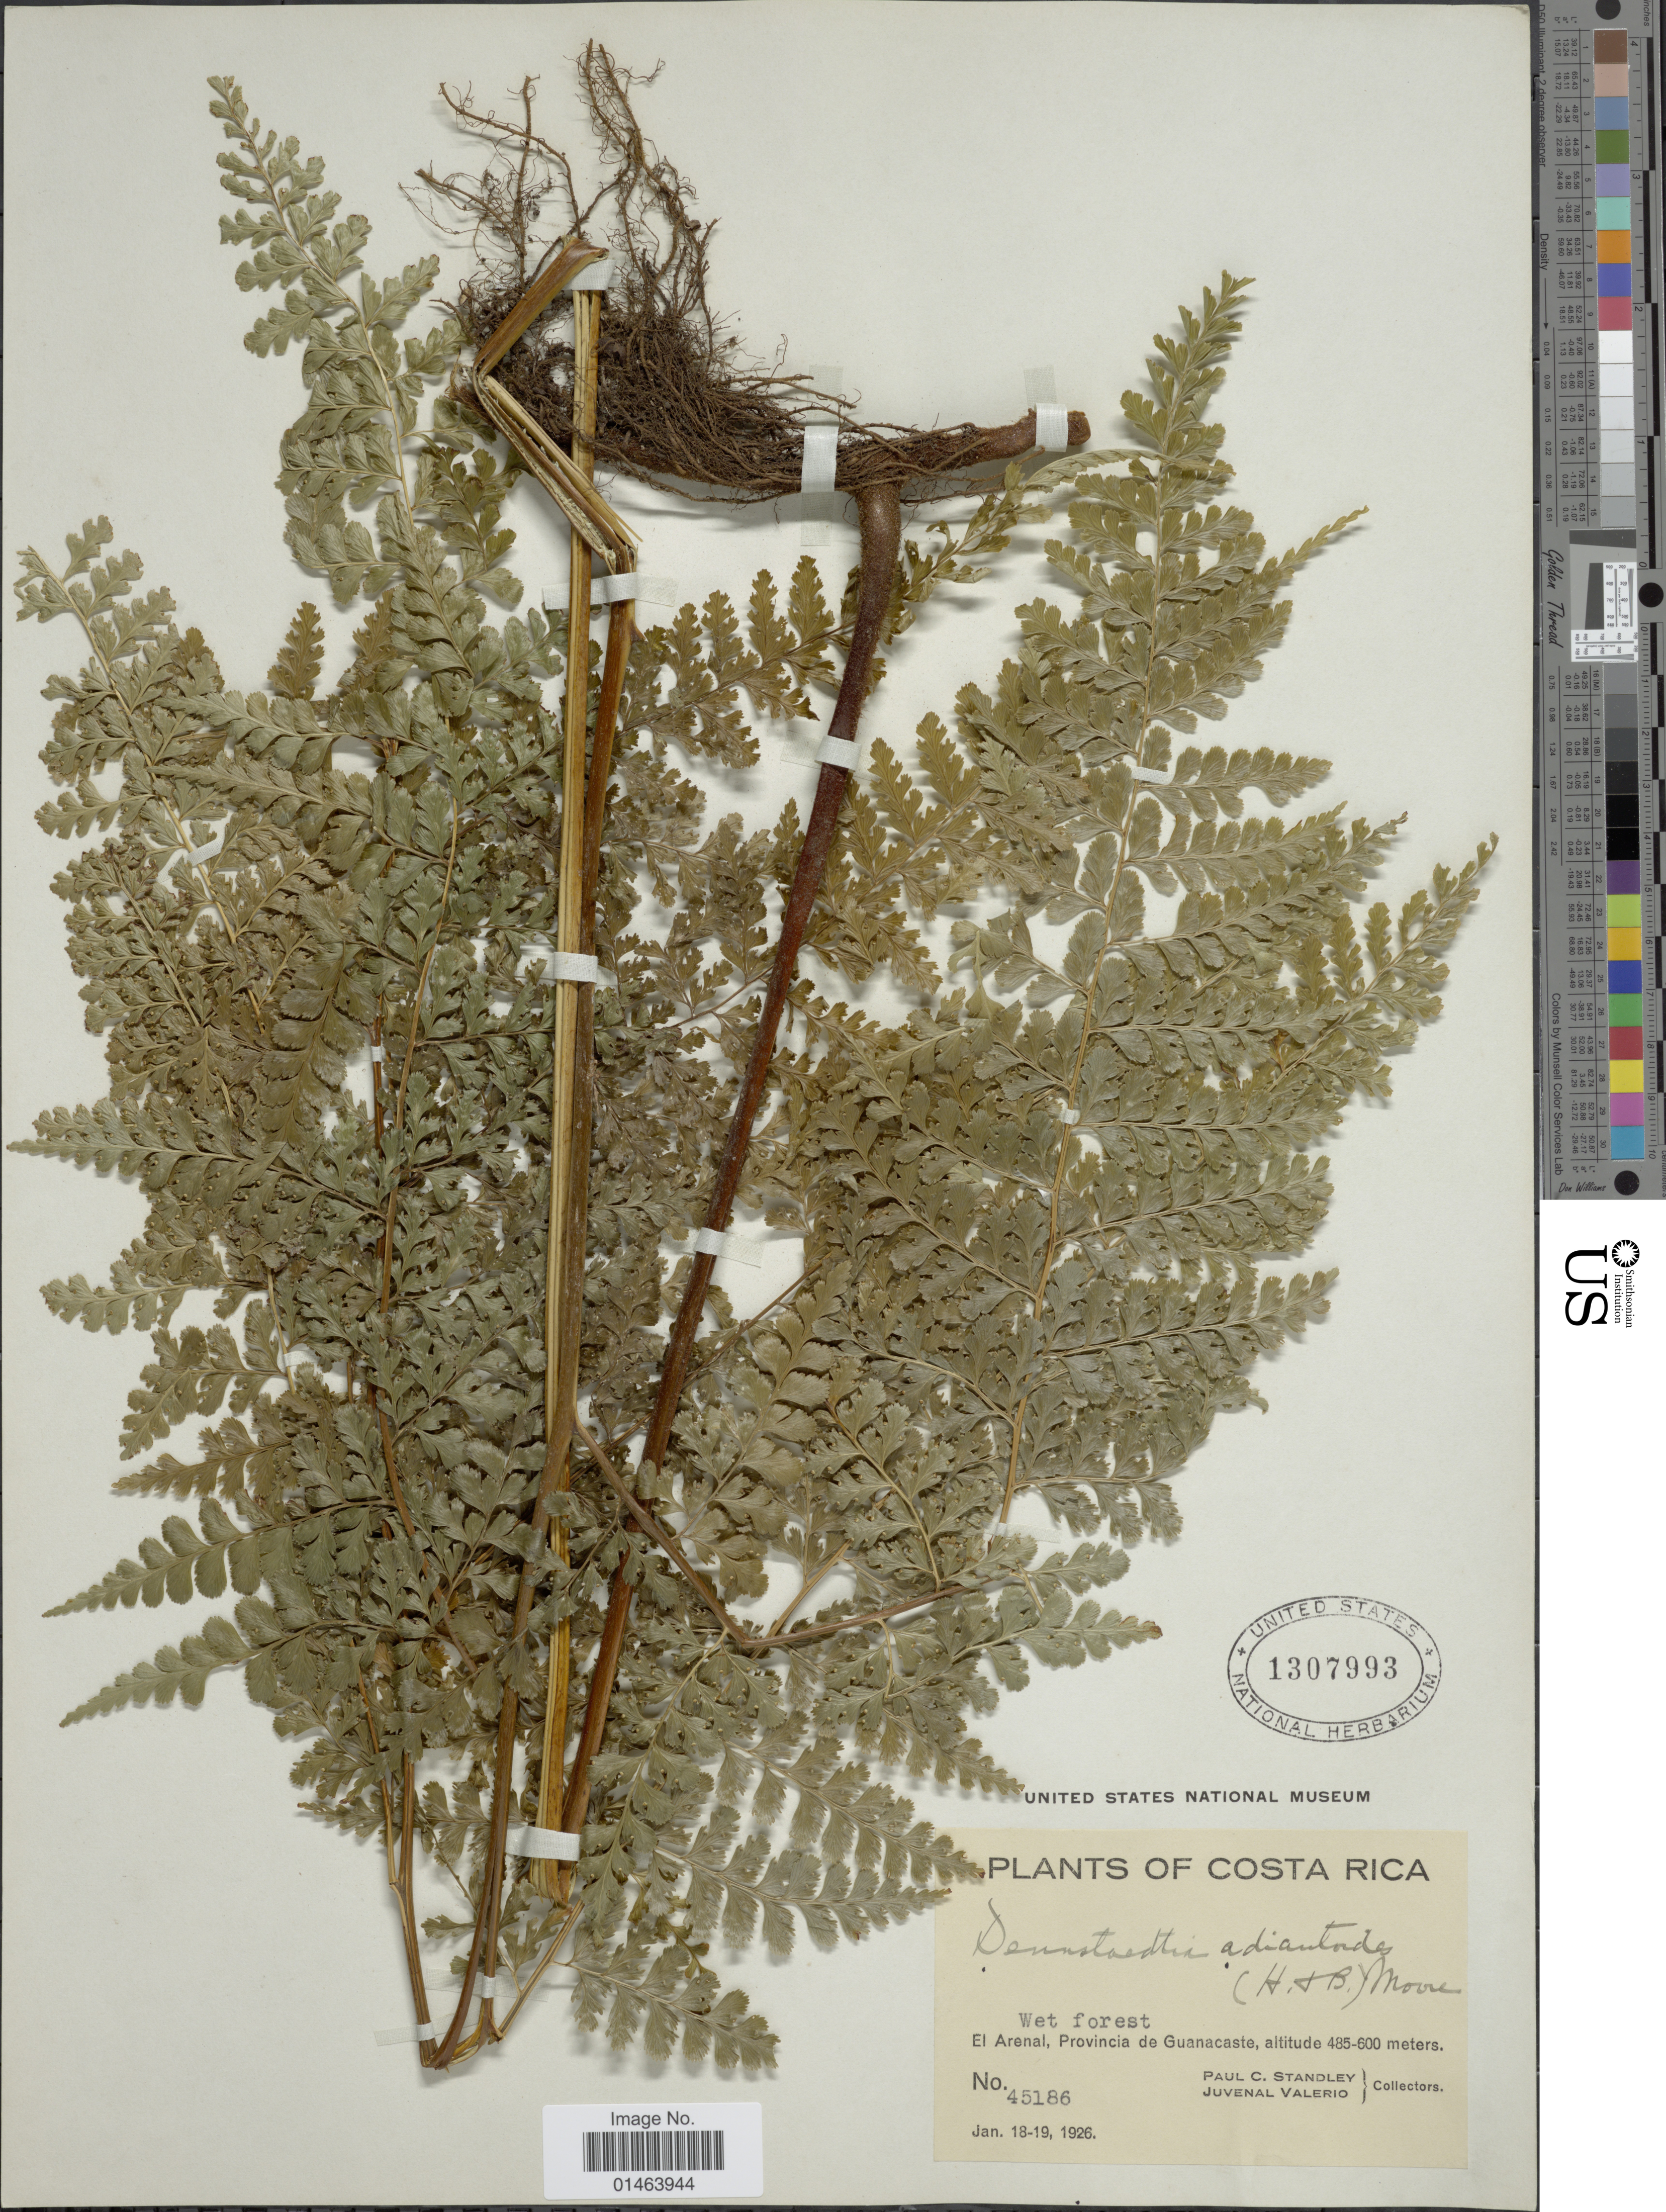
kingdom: Plantae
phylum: Tracheophyta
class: Polypodiopsida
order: Polypodiales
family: Dennstaedtiaceae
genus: Dennstaedtia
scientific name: Dennstaedtia bipinnata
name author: (Cav.) Maxon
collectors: P. C. Standley & J. Valerio R.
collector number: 45186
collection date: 1926-01-18/1926-01-19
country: Costa Rica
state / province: Guanacaste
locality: Costa Rica, El Arenal.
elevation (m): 485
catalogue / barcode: US 1307993